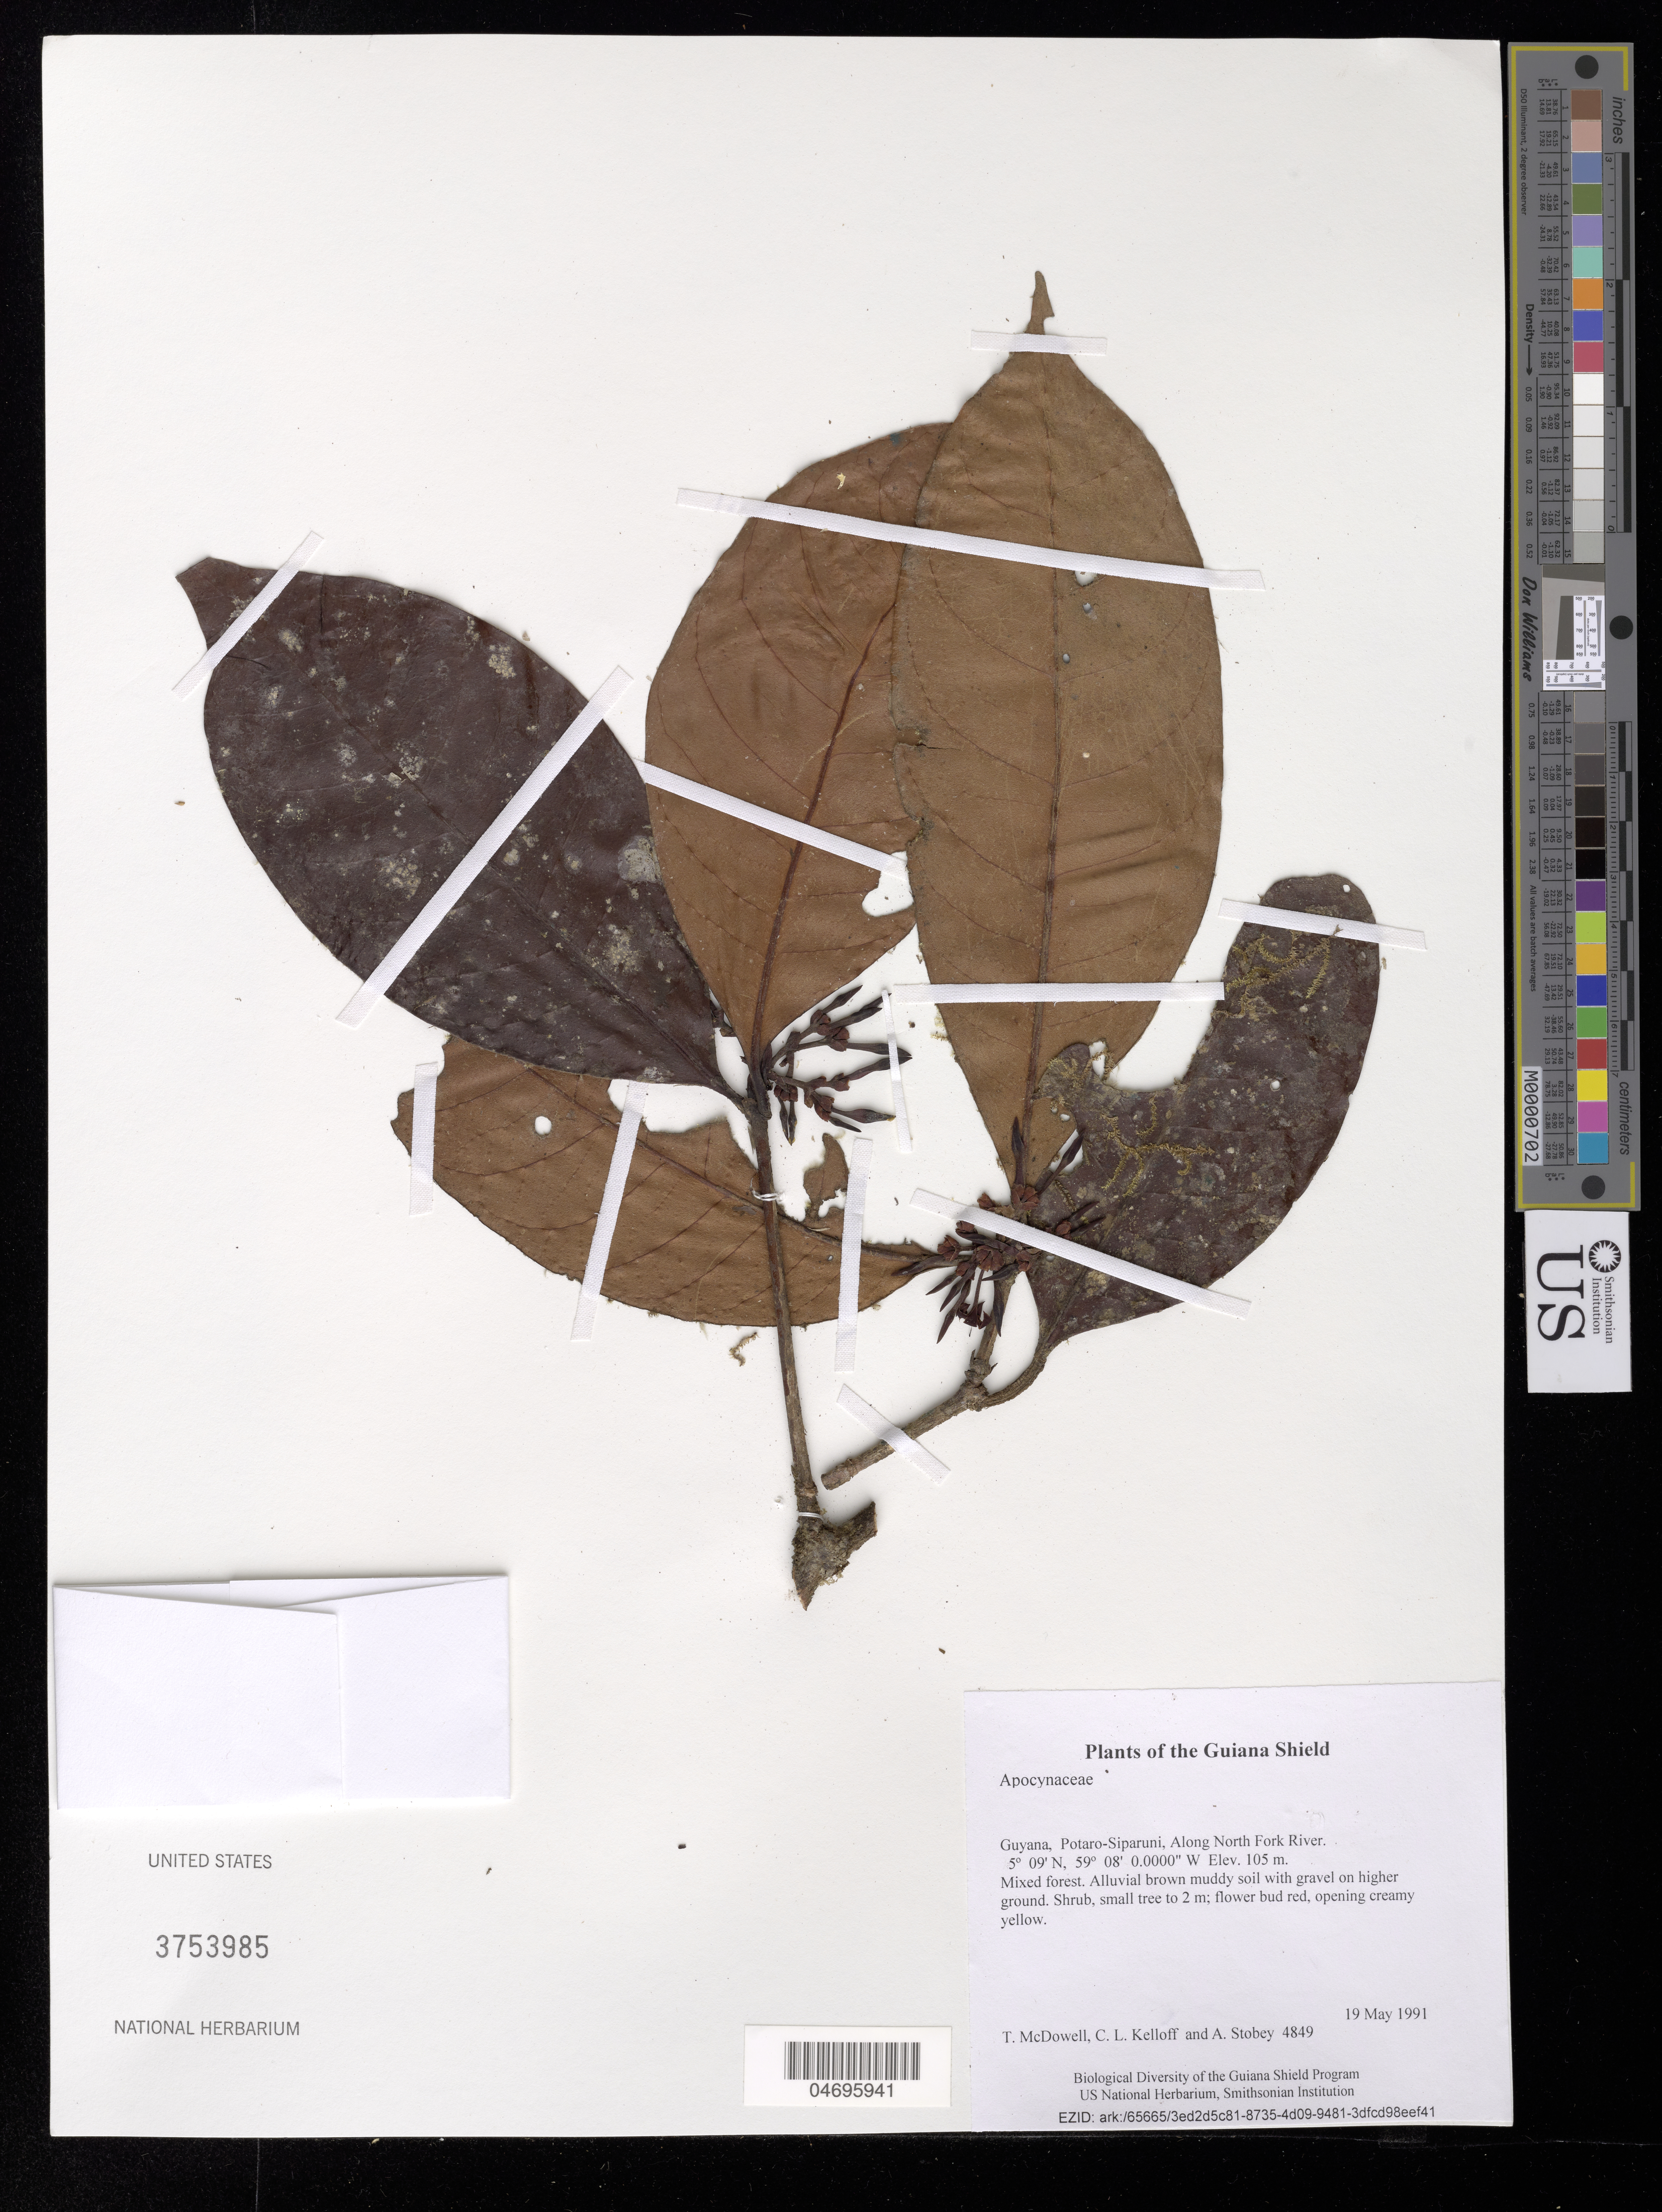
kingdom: Plantae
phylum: Tracheophyta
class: Magnoliopsida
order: Gentianales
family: Apocynaceae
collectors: T. McDowell, C. L. Kelloff & A. Stobey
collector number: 4849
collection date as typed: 19 May 1991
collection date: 1991-05-19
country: Guyana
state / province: Potaro-Siparuni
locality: Along North Fork River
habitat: Mixed forest. Alluvial brown muddy soil with gravel on higher ground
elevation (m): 105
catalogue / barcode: US 3753985